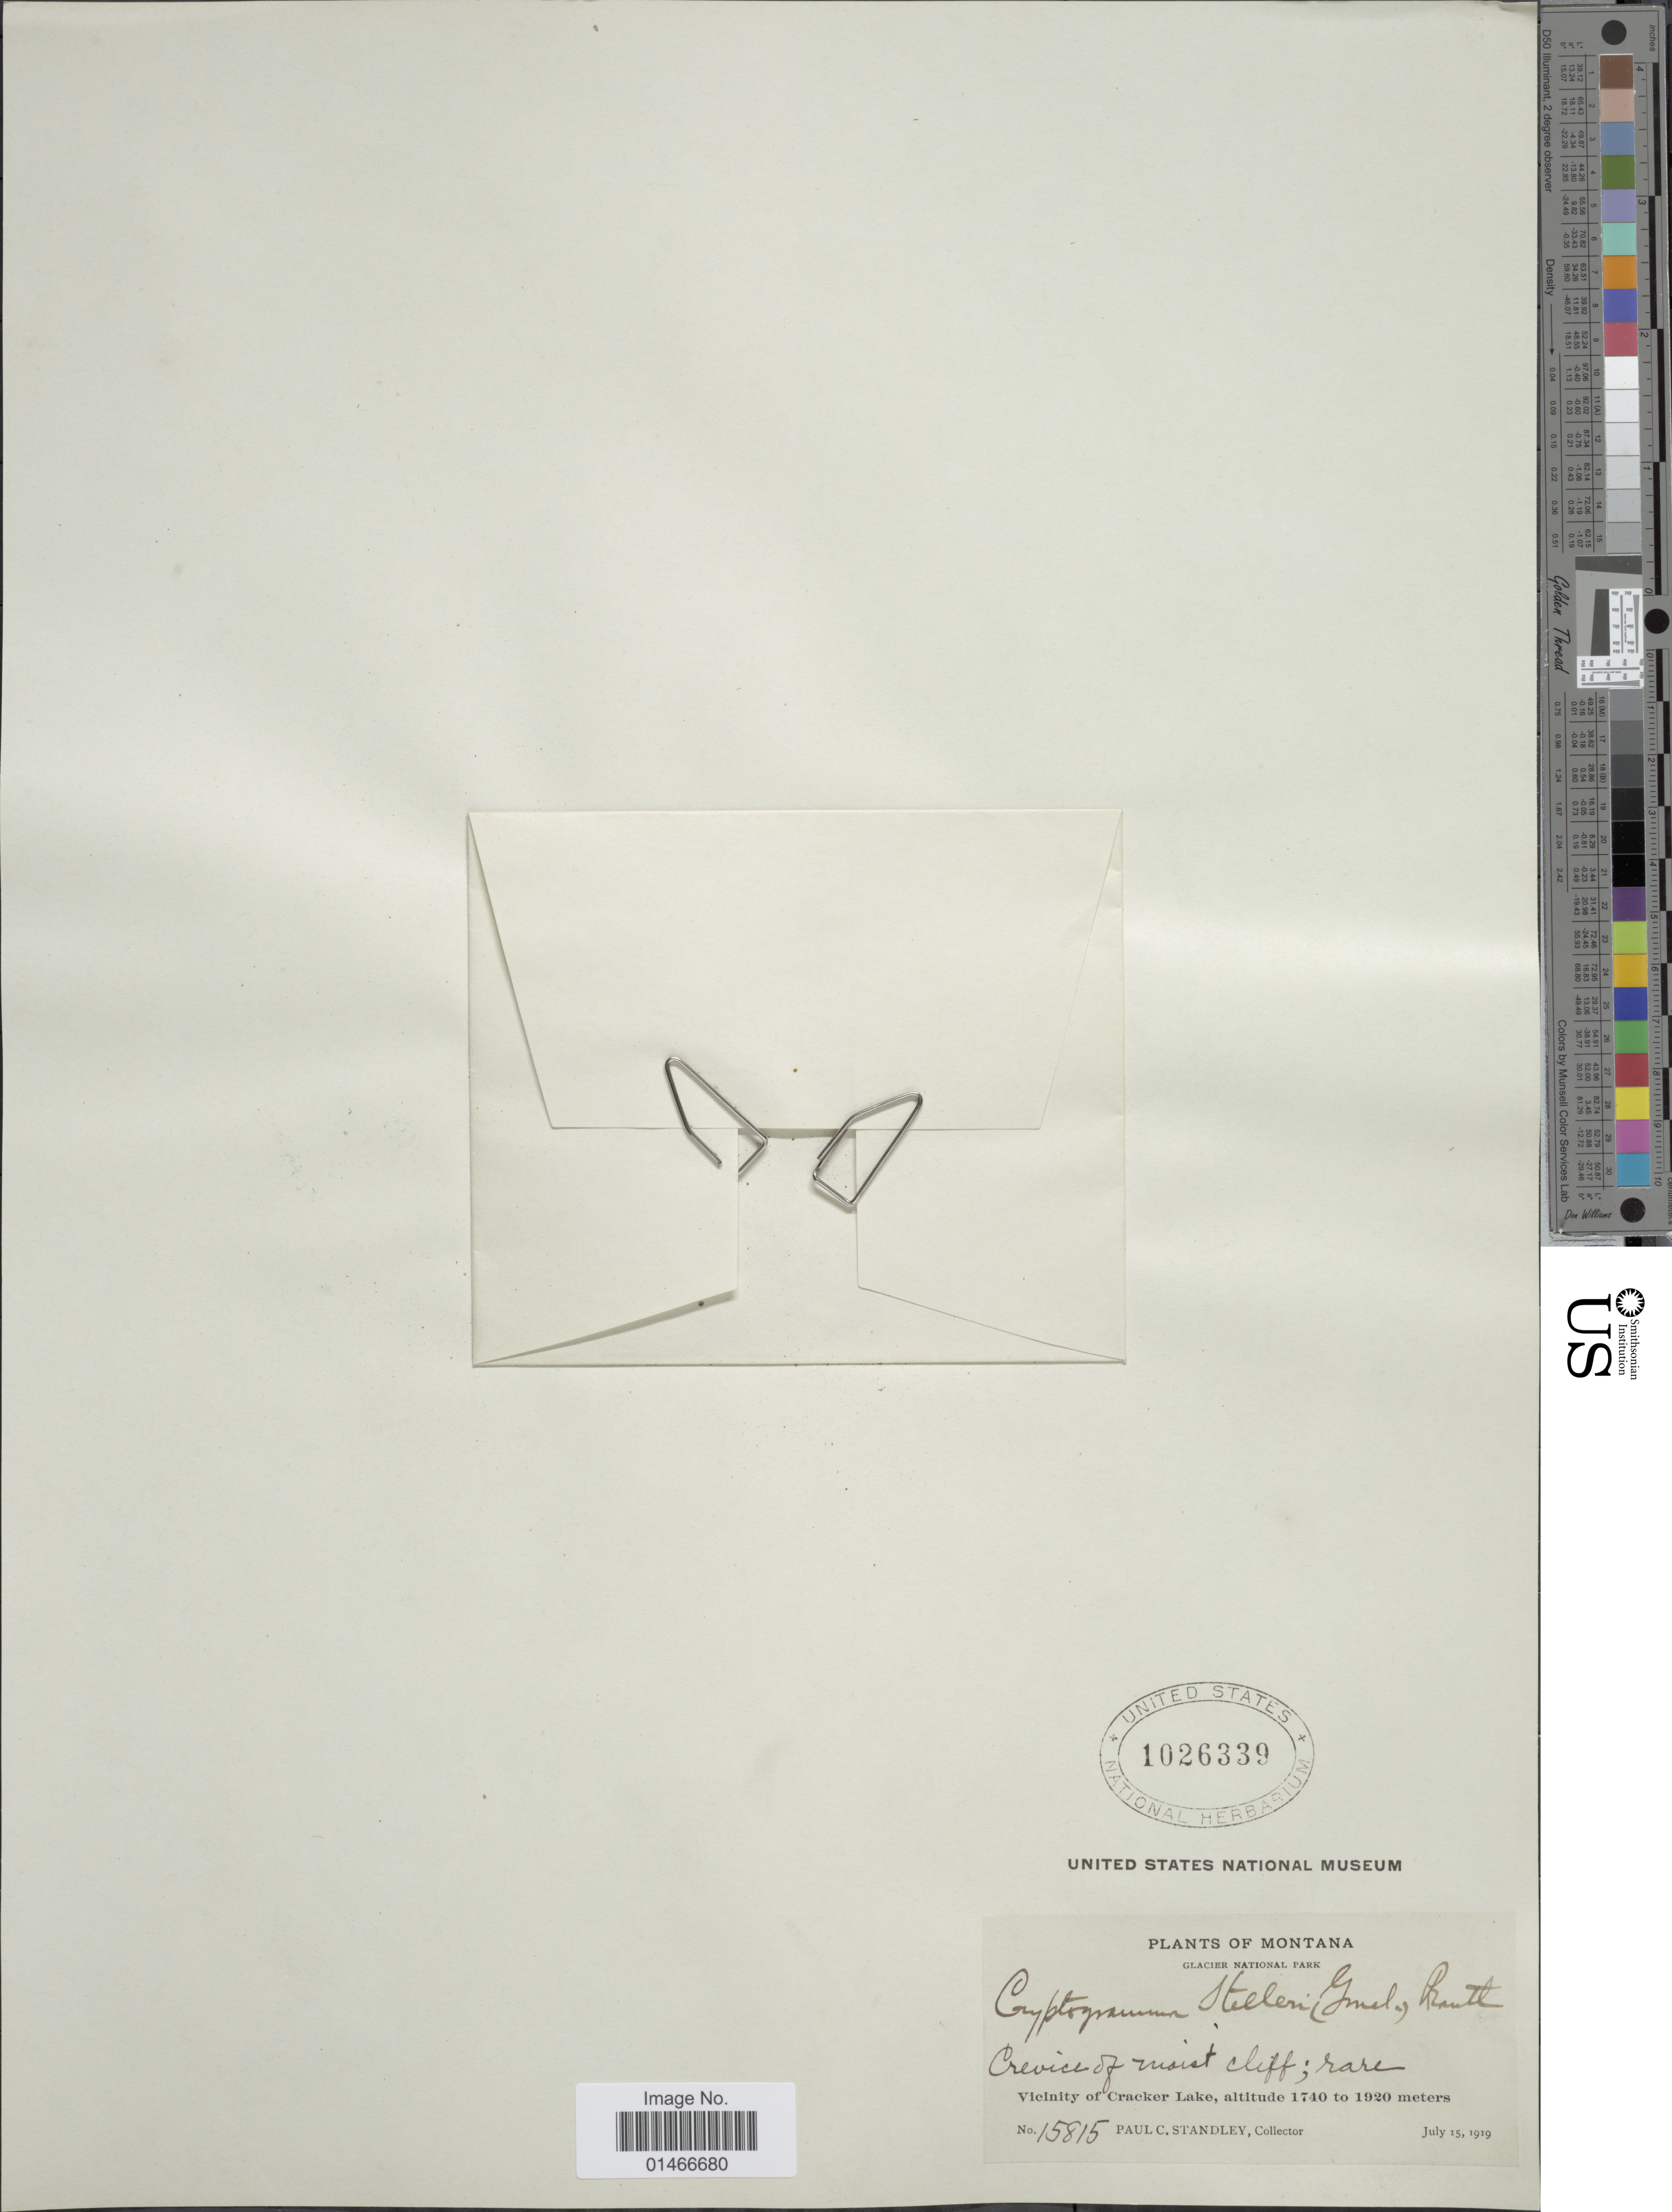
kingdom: Plantae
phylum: Tracheophyta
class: Polypodiopsida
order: Polypodiales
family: Pteridaceae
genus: Cryptogramma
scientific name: Cryptogramma stelleri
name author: (S.G. Gmel.) Prantl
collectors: P. C. Standley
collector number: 15815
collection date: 1919-07-15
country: United States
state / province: Montana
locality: Glacier National Park. Vicinity of Cracker Lake.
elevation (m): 1740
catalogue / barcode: US 1026339